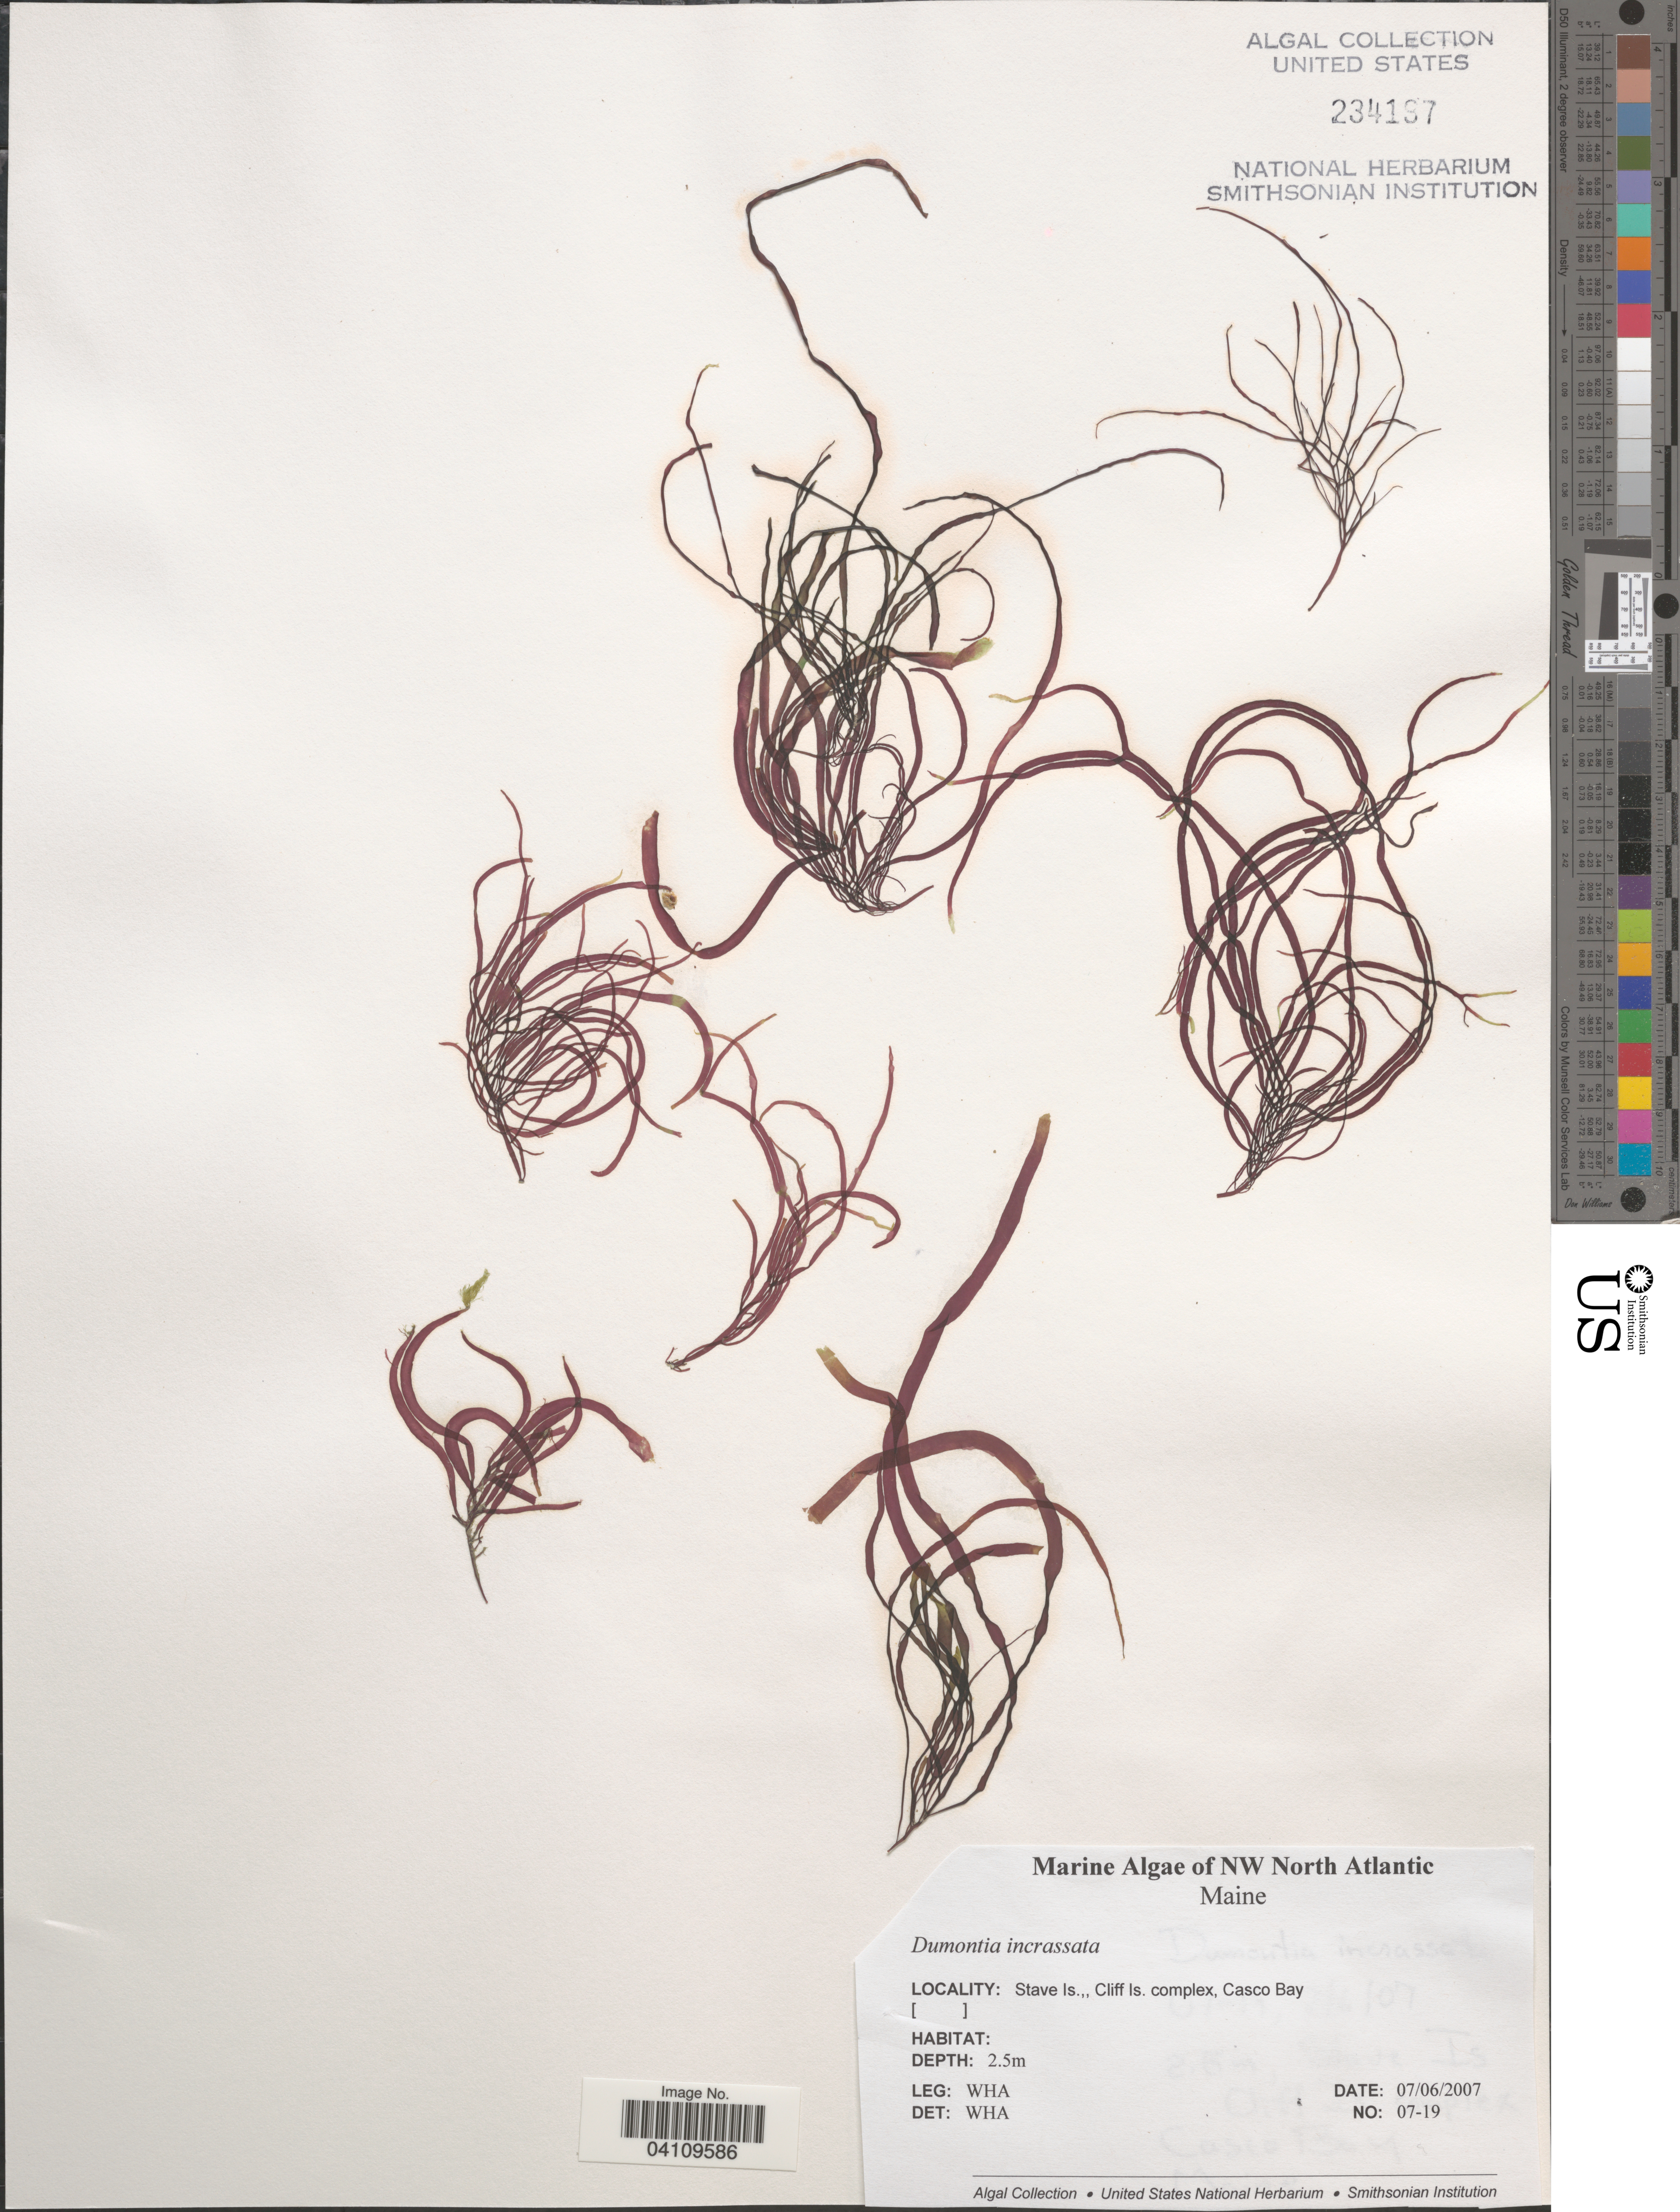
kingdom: Plantae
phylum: Rhodophyta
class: Florideophyceae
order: Gigartinales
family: Dumontiaceae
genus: Dumontia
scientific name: Dumontia contorta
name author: (S.G. Gmel.) Rupr.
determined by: Algae name updating Project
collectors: W. H. Adey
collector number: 07-19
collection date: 2007-07-06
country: United States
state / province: Maine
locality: NW North Atlantic. Stave Is.,, Cliff Is. complex, Casco Bay.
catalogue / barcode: US 234197